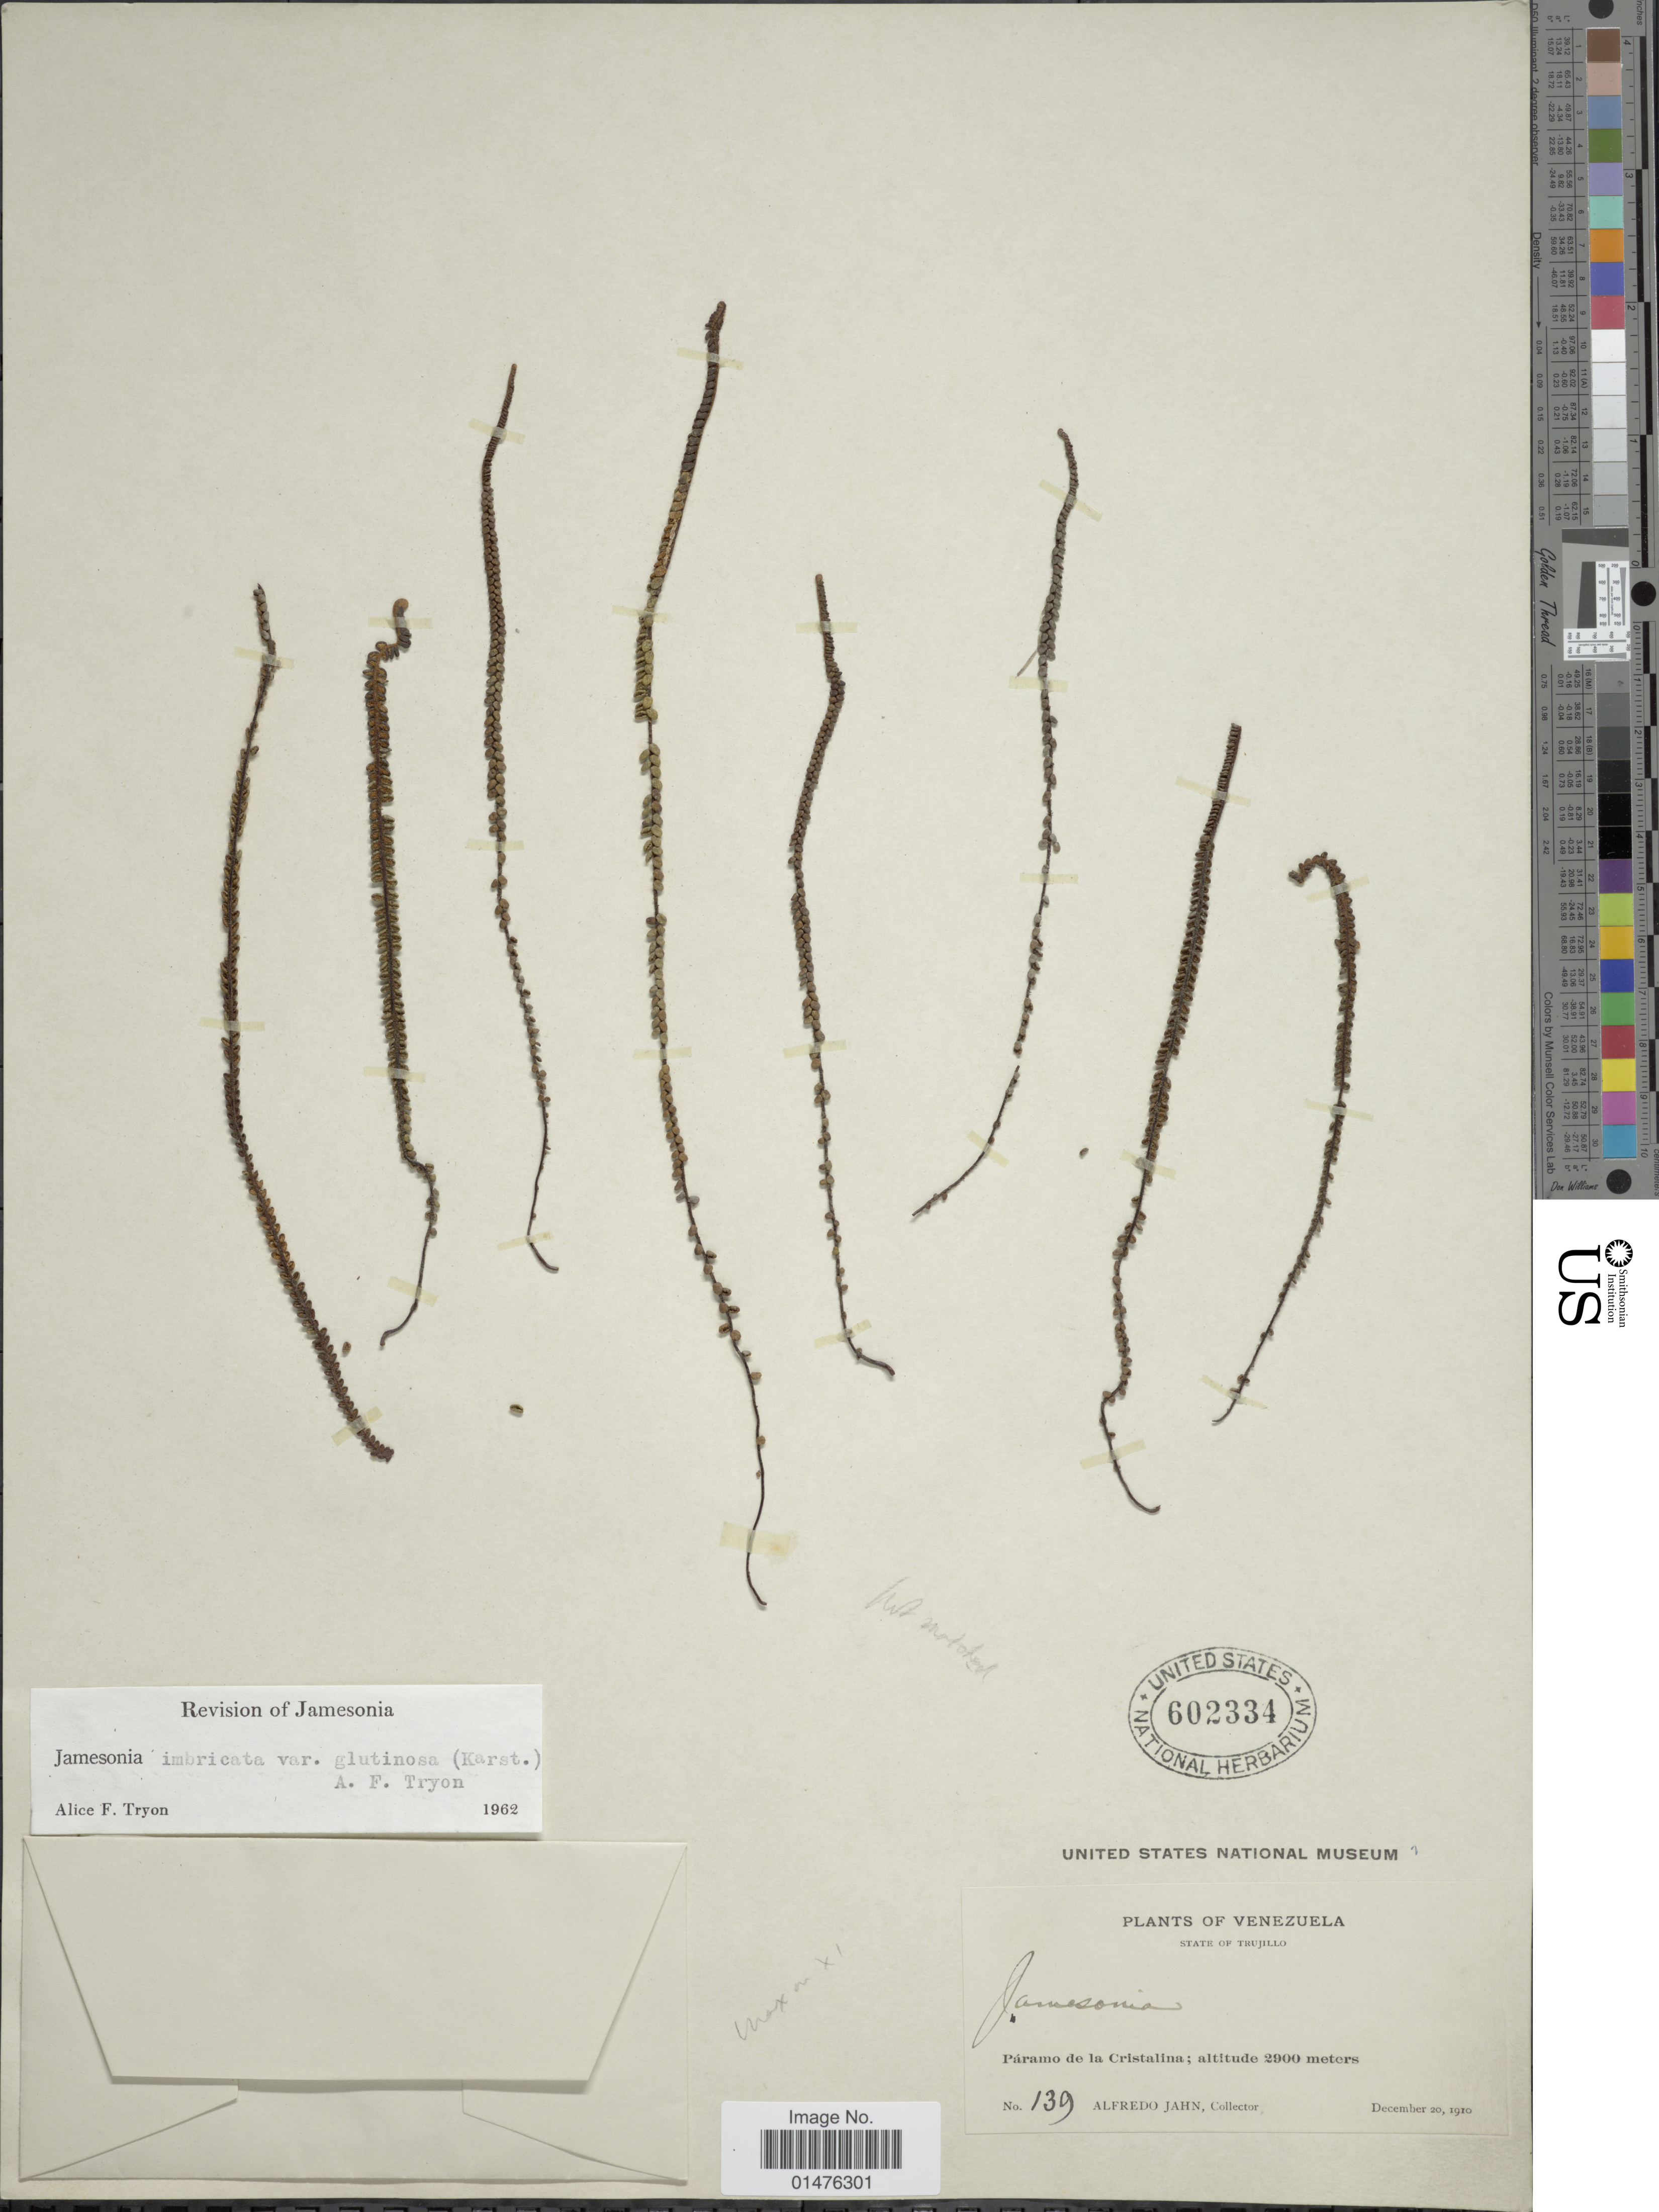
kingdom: Plantae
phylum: Tracheophyta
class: Polypodiopsida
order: Polypodiales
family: Pteridaceae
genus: Jamesonia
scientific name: Jamesonia imbricata var. glutinosa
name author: (H. Karst.) A.F. Tryon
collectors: A. Jahn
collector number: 139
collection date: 1910-12-20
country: Venezuela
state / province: Trujillo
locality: Páramo de la Cristalina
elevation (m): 2900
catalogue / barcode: US 602334